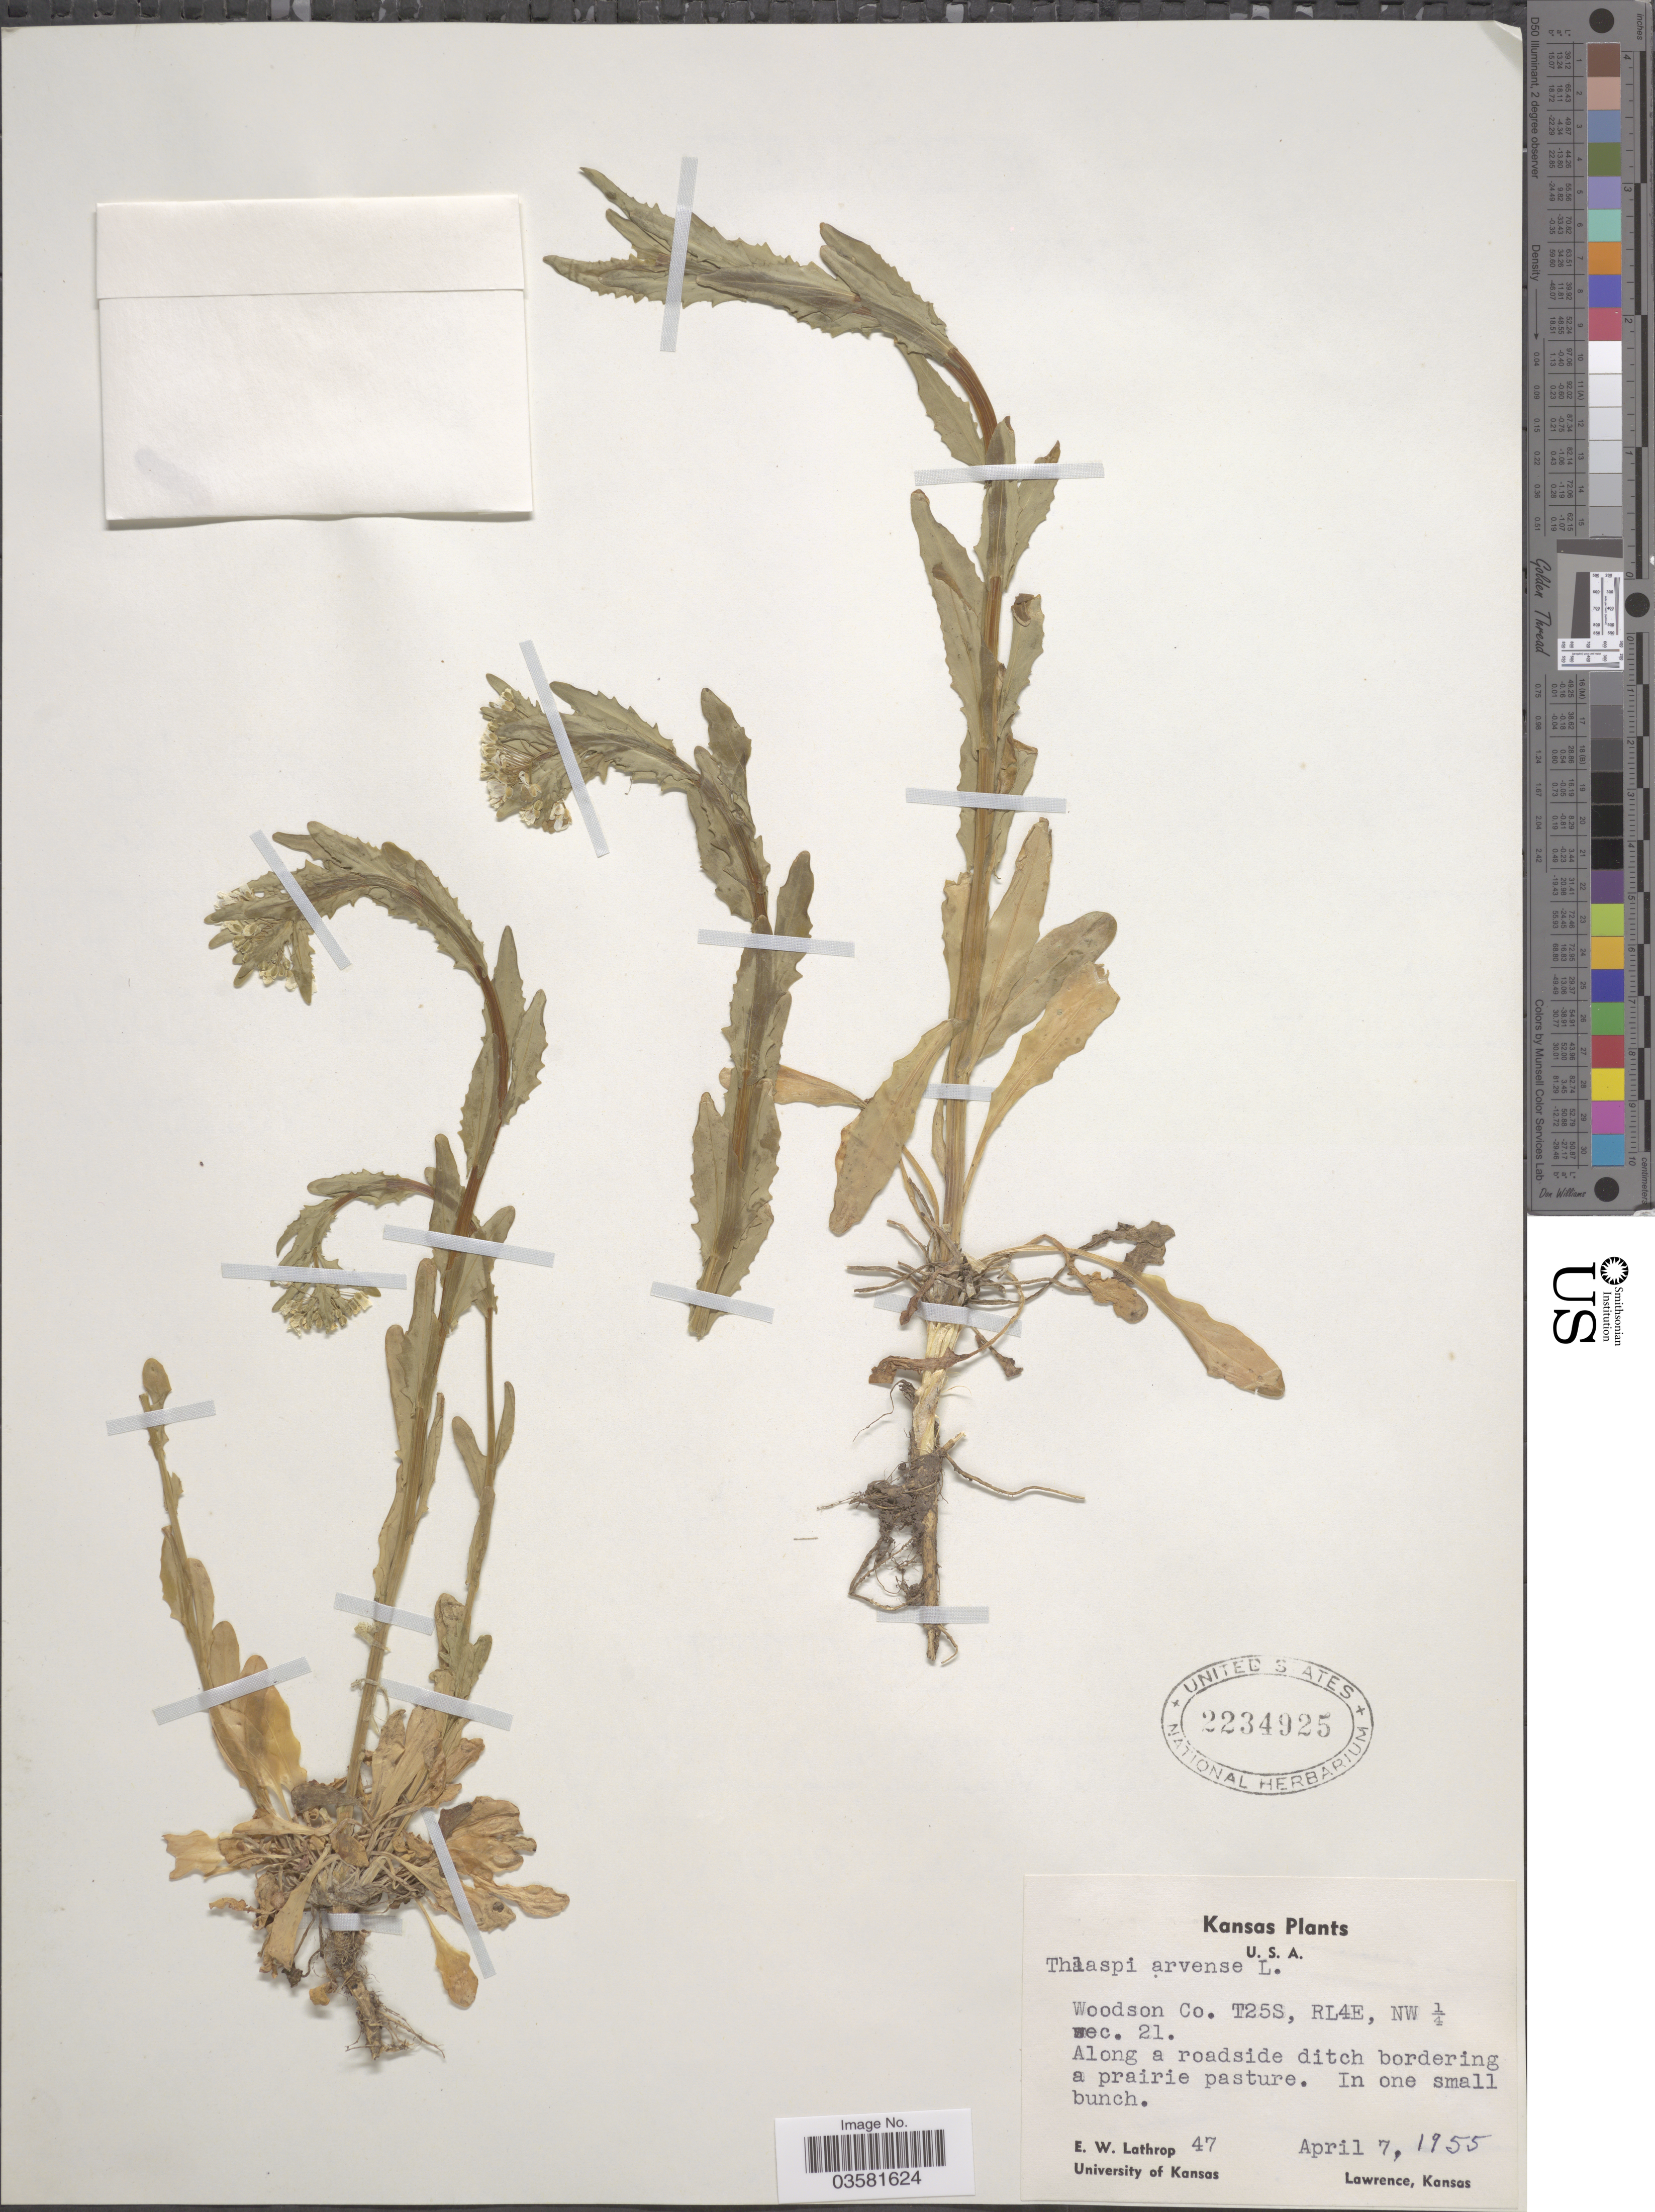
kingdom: Plantae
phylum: Tracheophyta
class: Magnoliopsida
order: Brassicales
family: Brassicaceae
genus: Thlaspi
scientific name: Thlaspi arvense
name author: L.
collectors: E. W. Lathrop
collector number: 47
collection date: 1955-04-07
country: United States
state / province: Kansas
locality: Woodson Co. T25S, RL4E, NW ¼ sec. 21.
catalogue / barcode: US 2234925